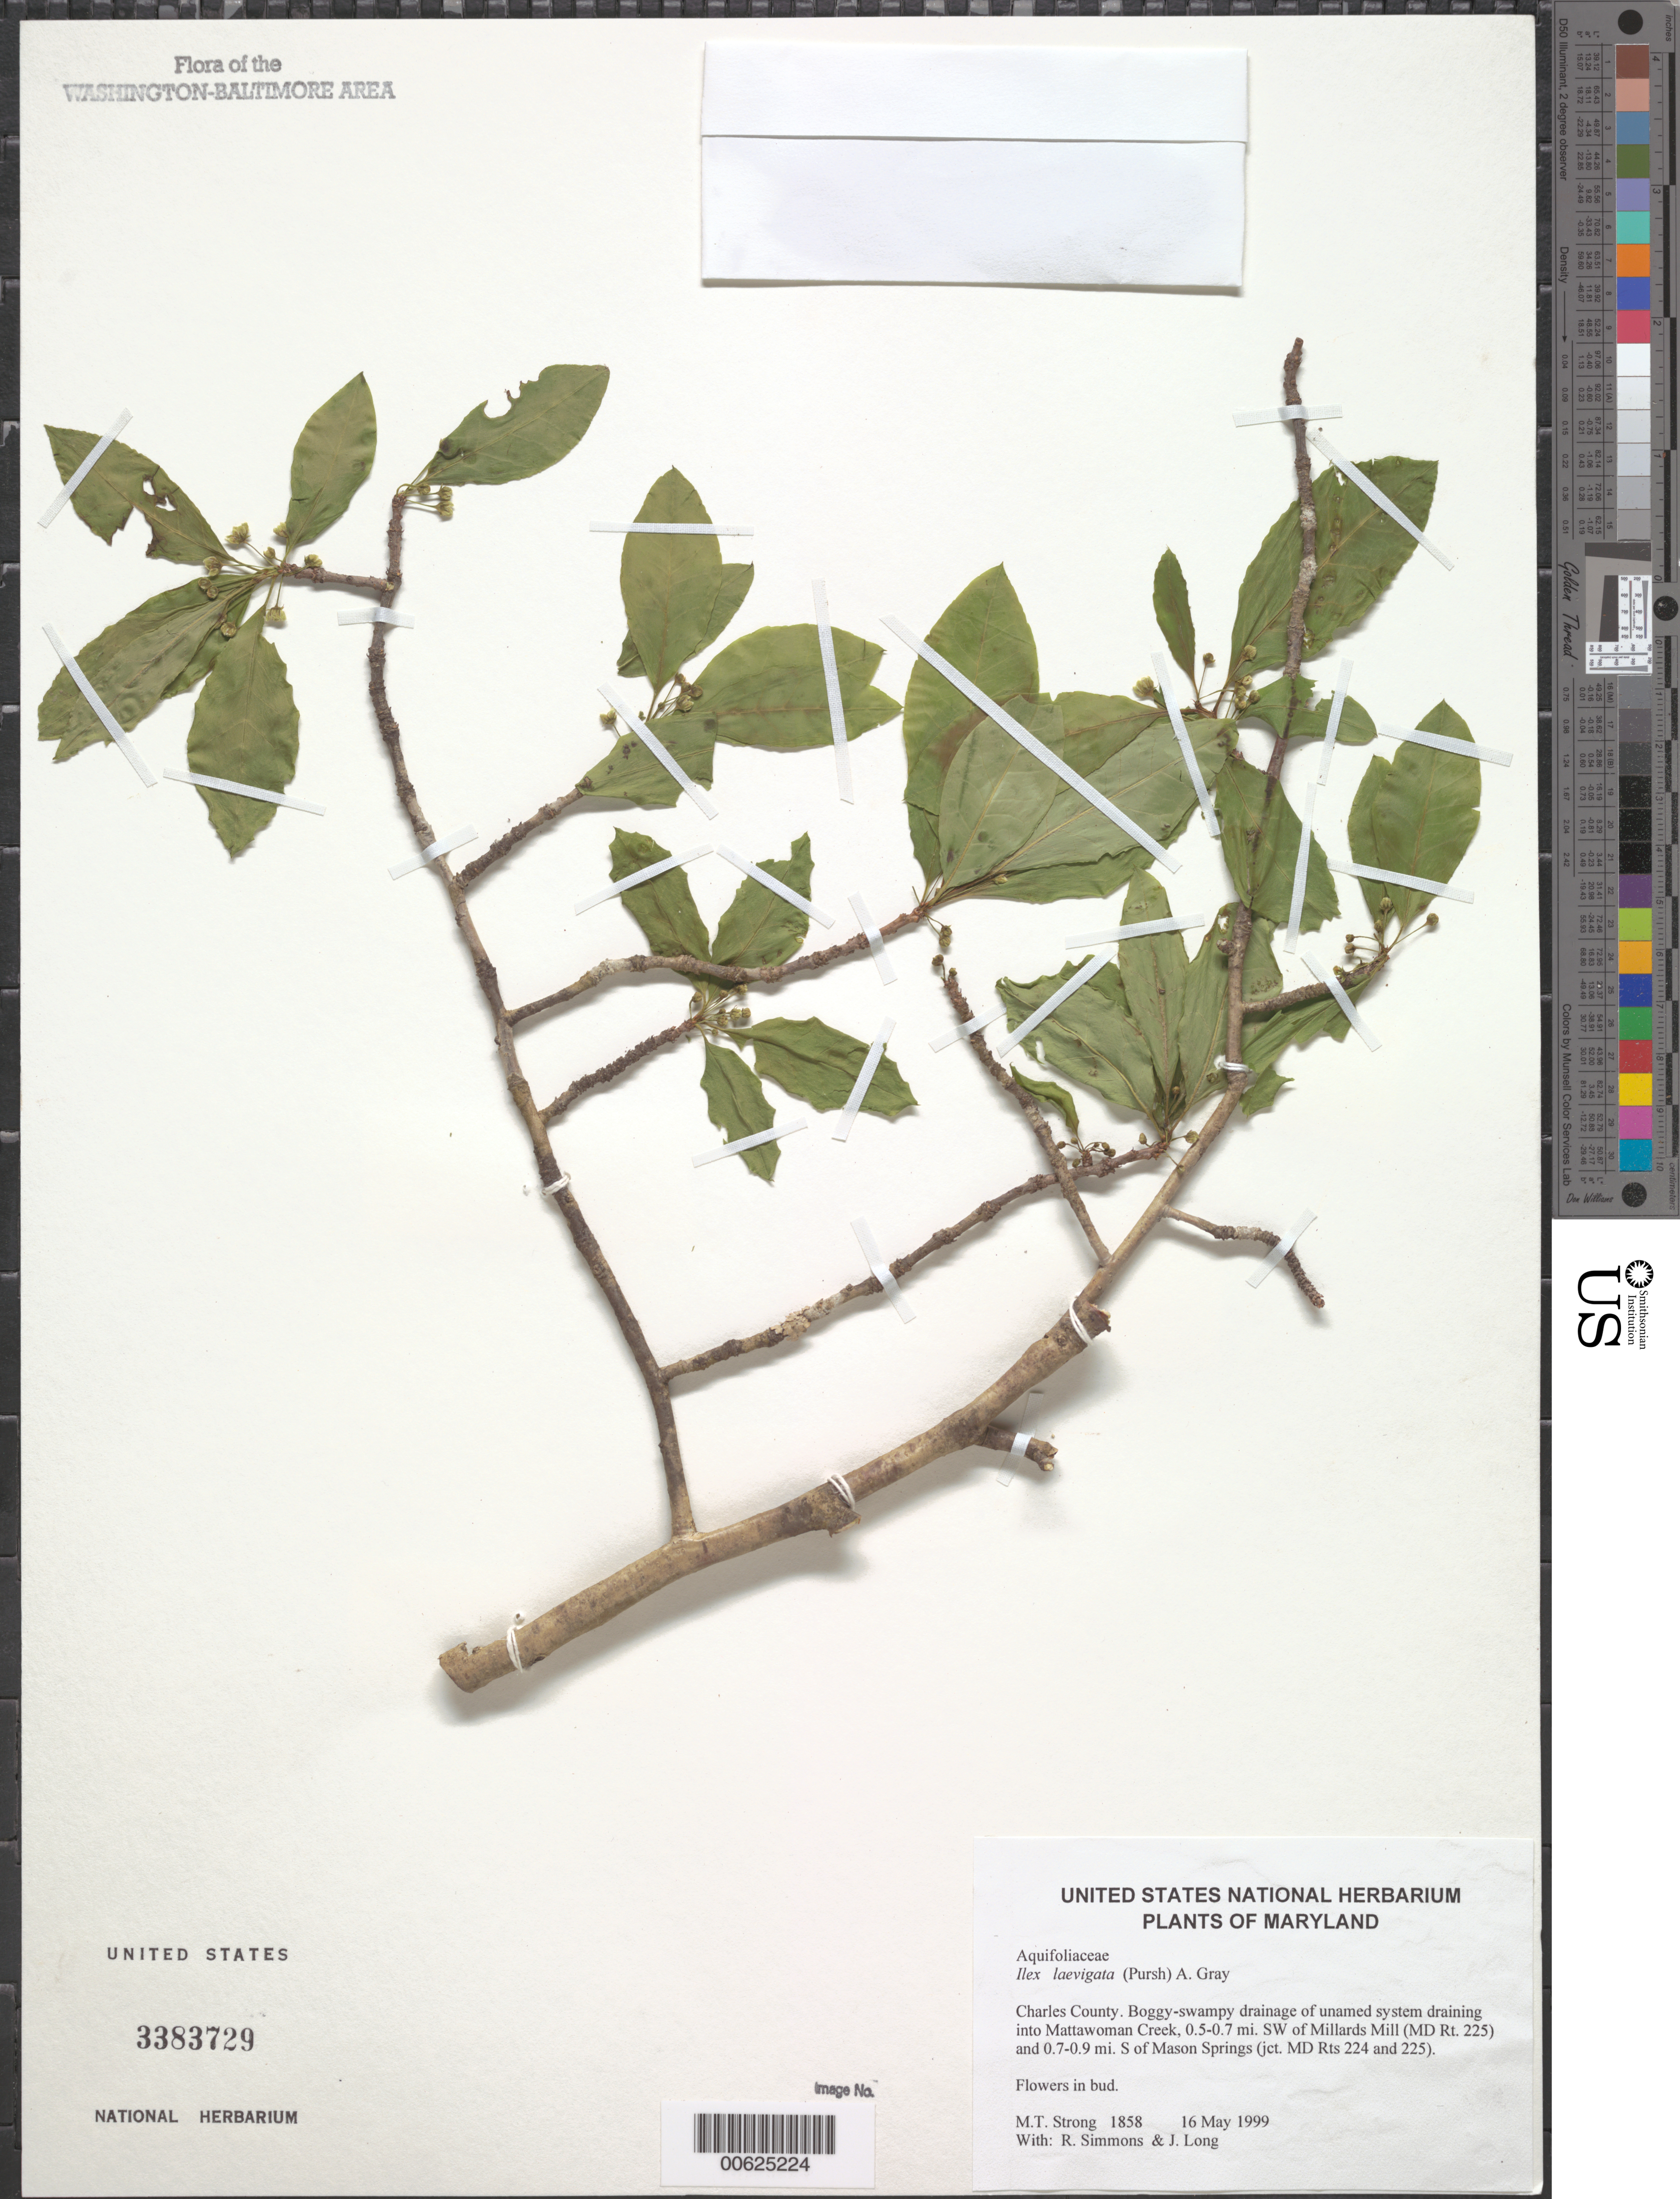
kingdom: Plantae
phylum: Tracheophyta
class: Magnoliopsida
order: Aquifoliales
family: Aquifoliaceae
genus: Ilex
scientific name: Ilex laevigata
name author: (Pursh) A. Gray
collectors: M. T. Strong, R. Simmons & J. Long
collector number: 1858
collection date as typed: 16 May 1999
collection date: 1999-05-16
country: United States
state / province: Maryland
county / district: Charles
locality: Boggy-swampy drainage of unamed system draining into Mattawoman Creek, 0.5-0.7 mi. SW of Millards Mill (MD Rt. 225) and 0.7-0.9 mi. S of Mason Springs (jct. MD Rts 224 and 225).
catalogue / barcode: US 3383729